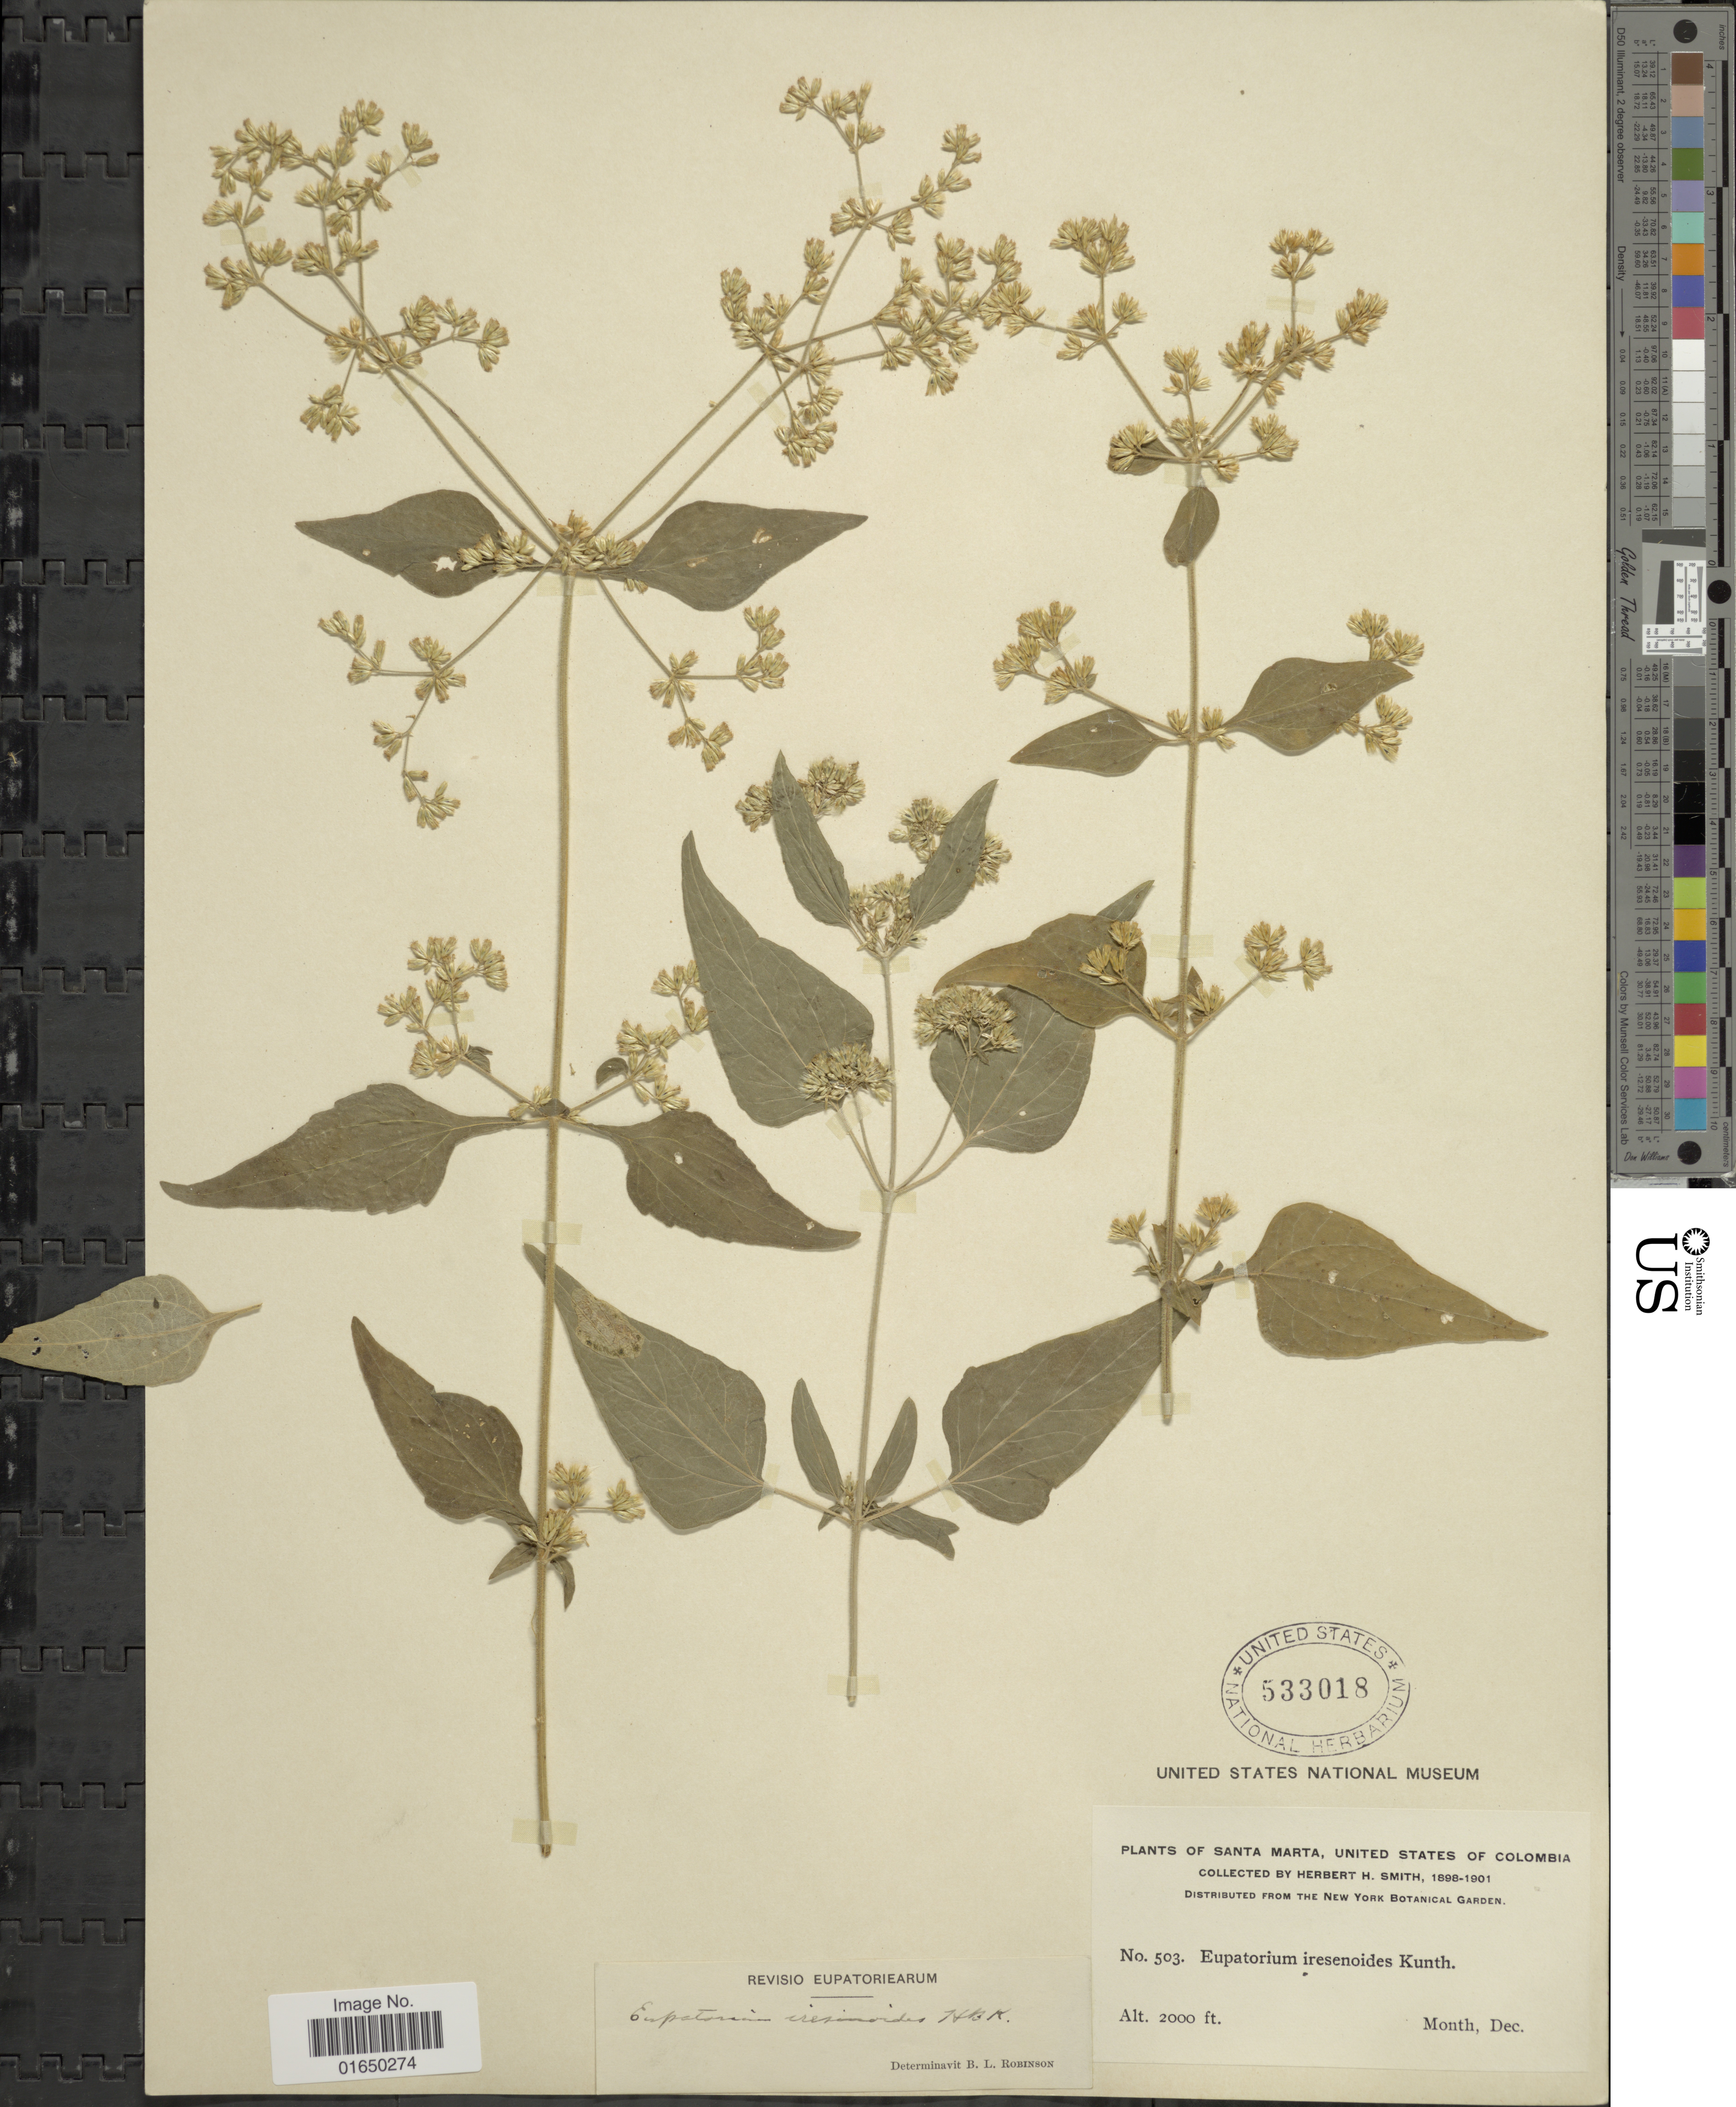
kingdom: Plantae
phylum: Tracheophyta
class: Magnoliopsida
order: Asterales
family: Asteraceae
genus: Condylidium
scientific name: Condylidium iresinoides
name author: (Kunth) R.M. King & H. Rob.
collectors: Herbert H. Smith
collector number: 503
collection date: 1898-12/1901-12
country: Colombia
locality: Santa Marta, United States of Colombia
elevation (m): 610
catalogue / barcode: US 533018